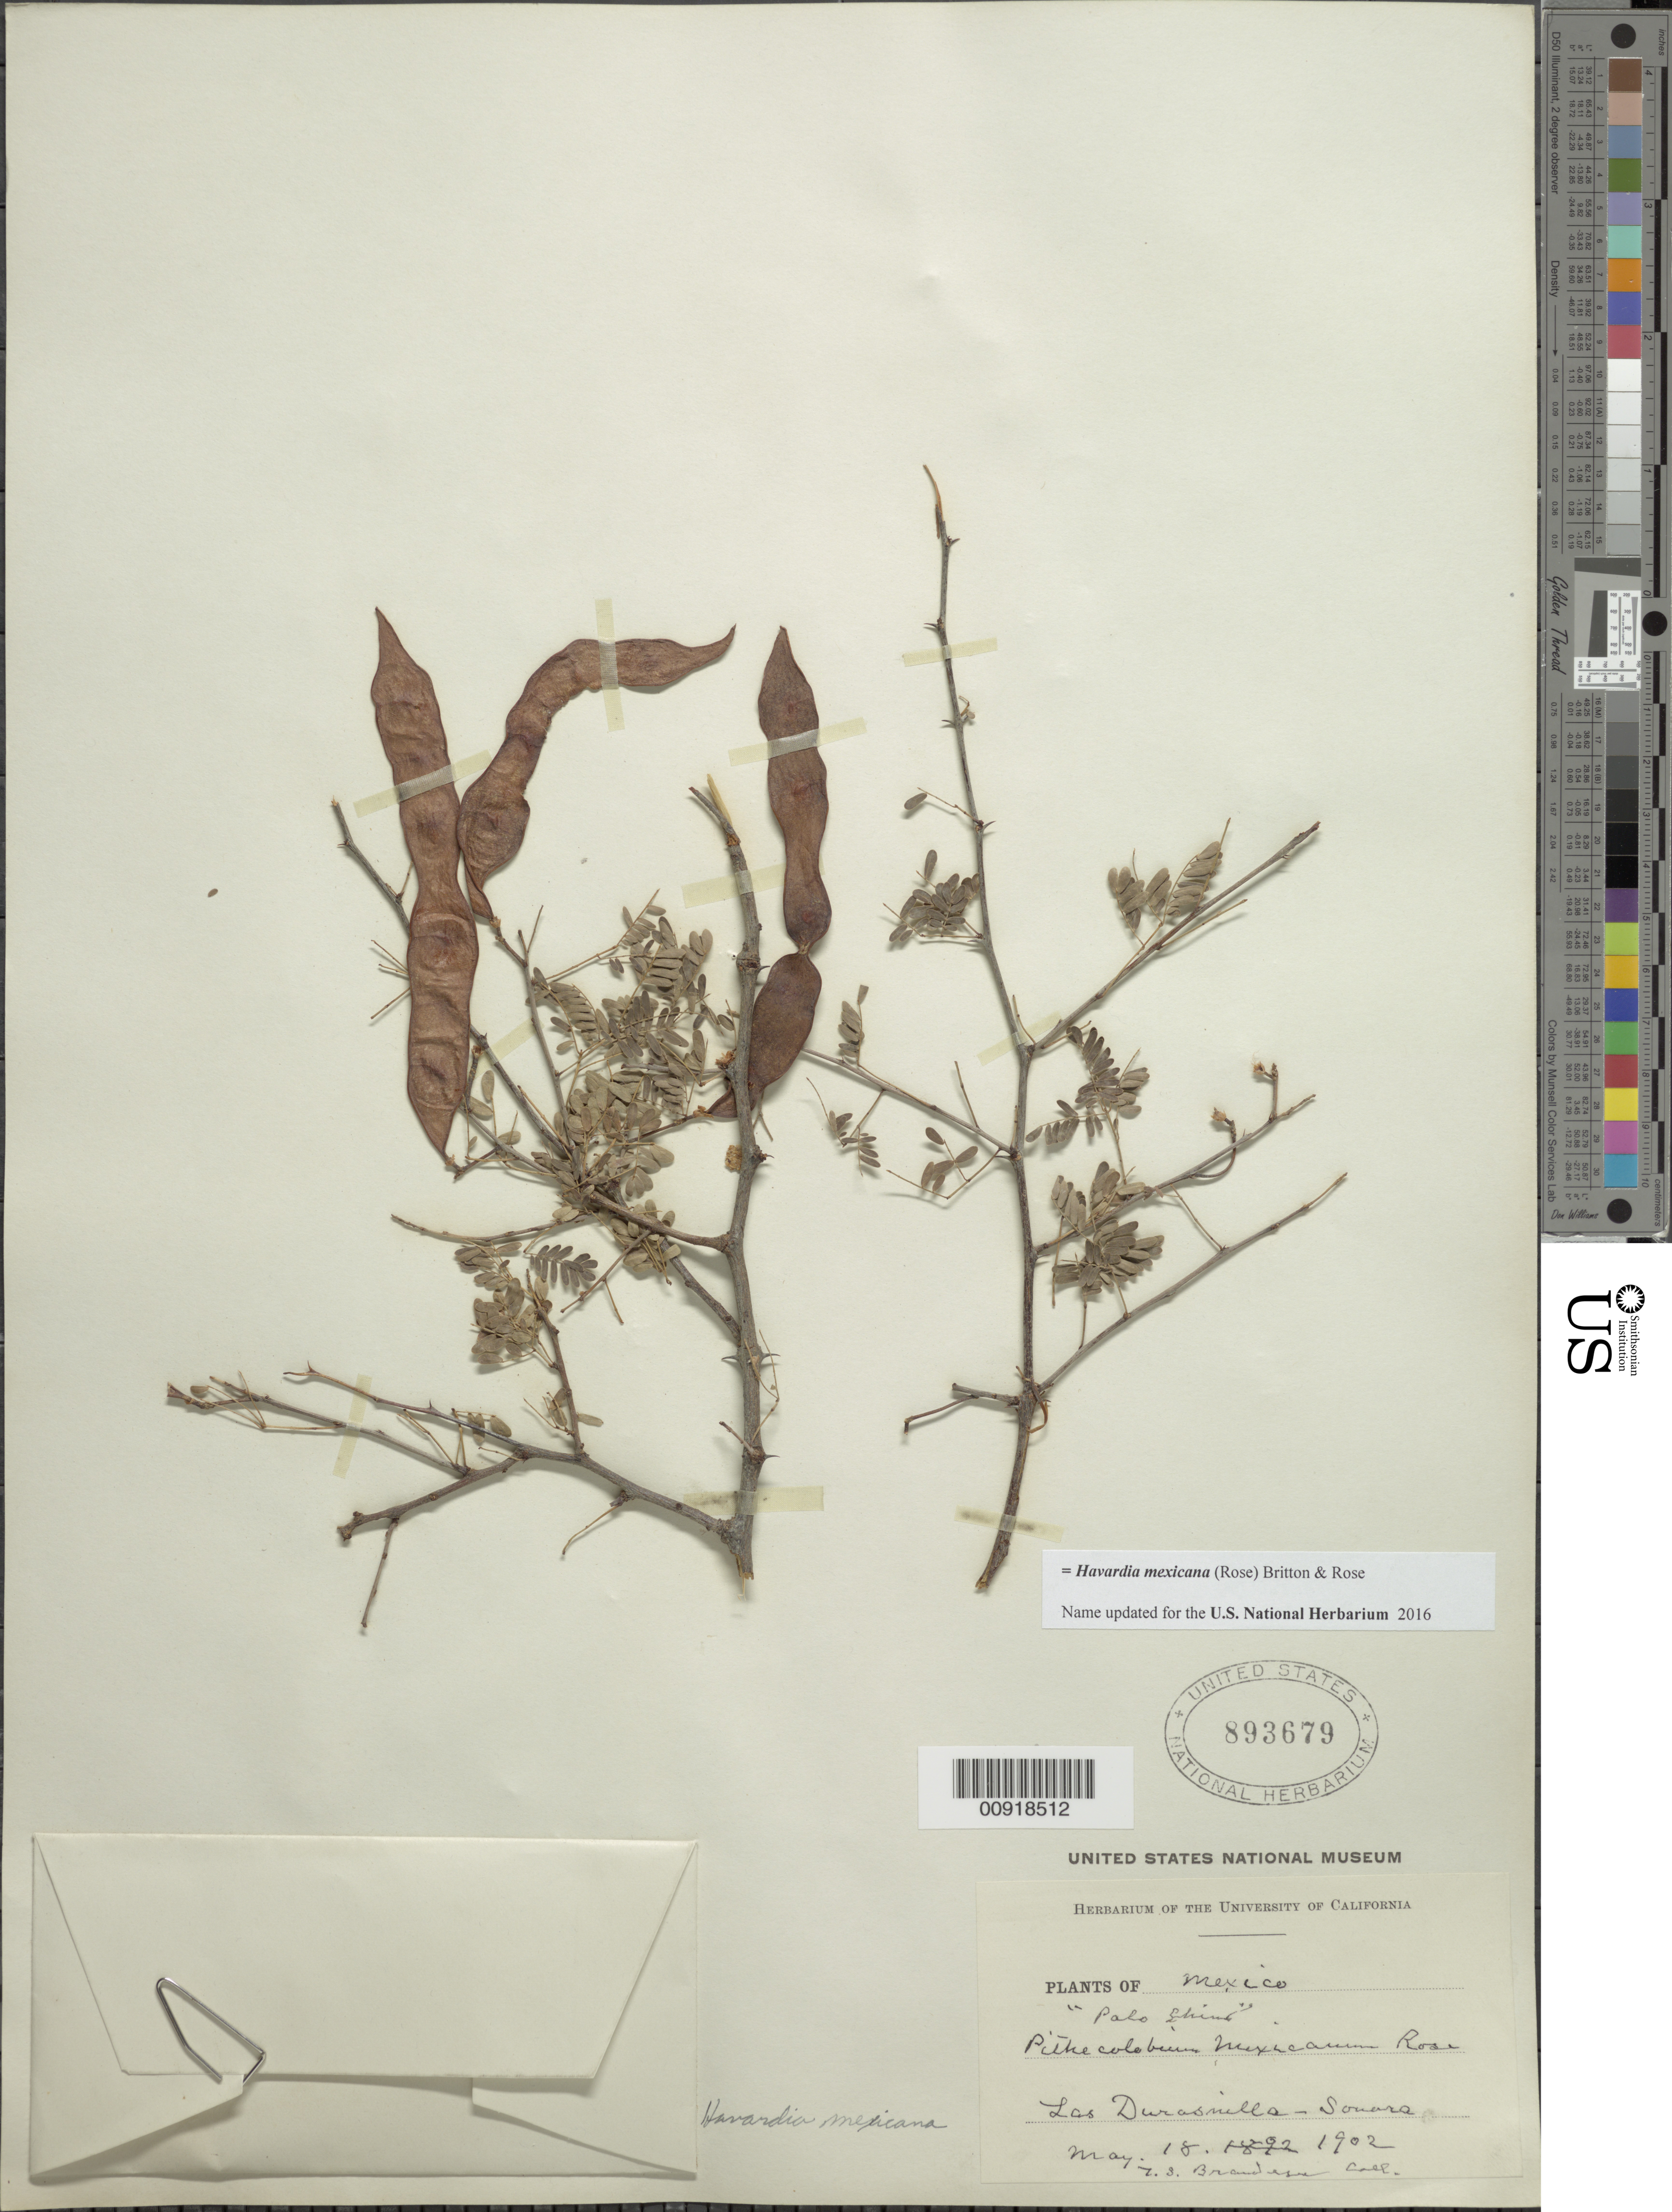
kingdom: Plantae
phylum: Tracheophyta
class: Magnoliopsida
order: Fabales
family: Fabaceae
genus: Havardia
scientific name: Havardia mexicana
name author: (Rose) Britton & Rose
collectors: T. S. Brandegee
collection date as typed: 18 May 1902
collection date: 1902-05-18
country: Mexico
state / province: Sonora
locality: Las Durasnilla [sic] - Sonora.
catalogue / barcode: US 893679